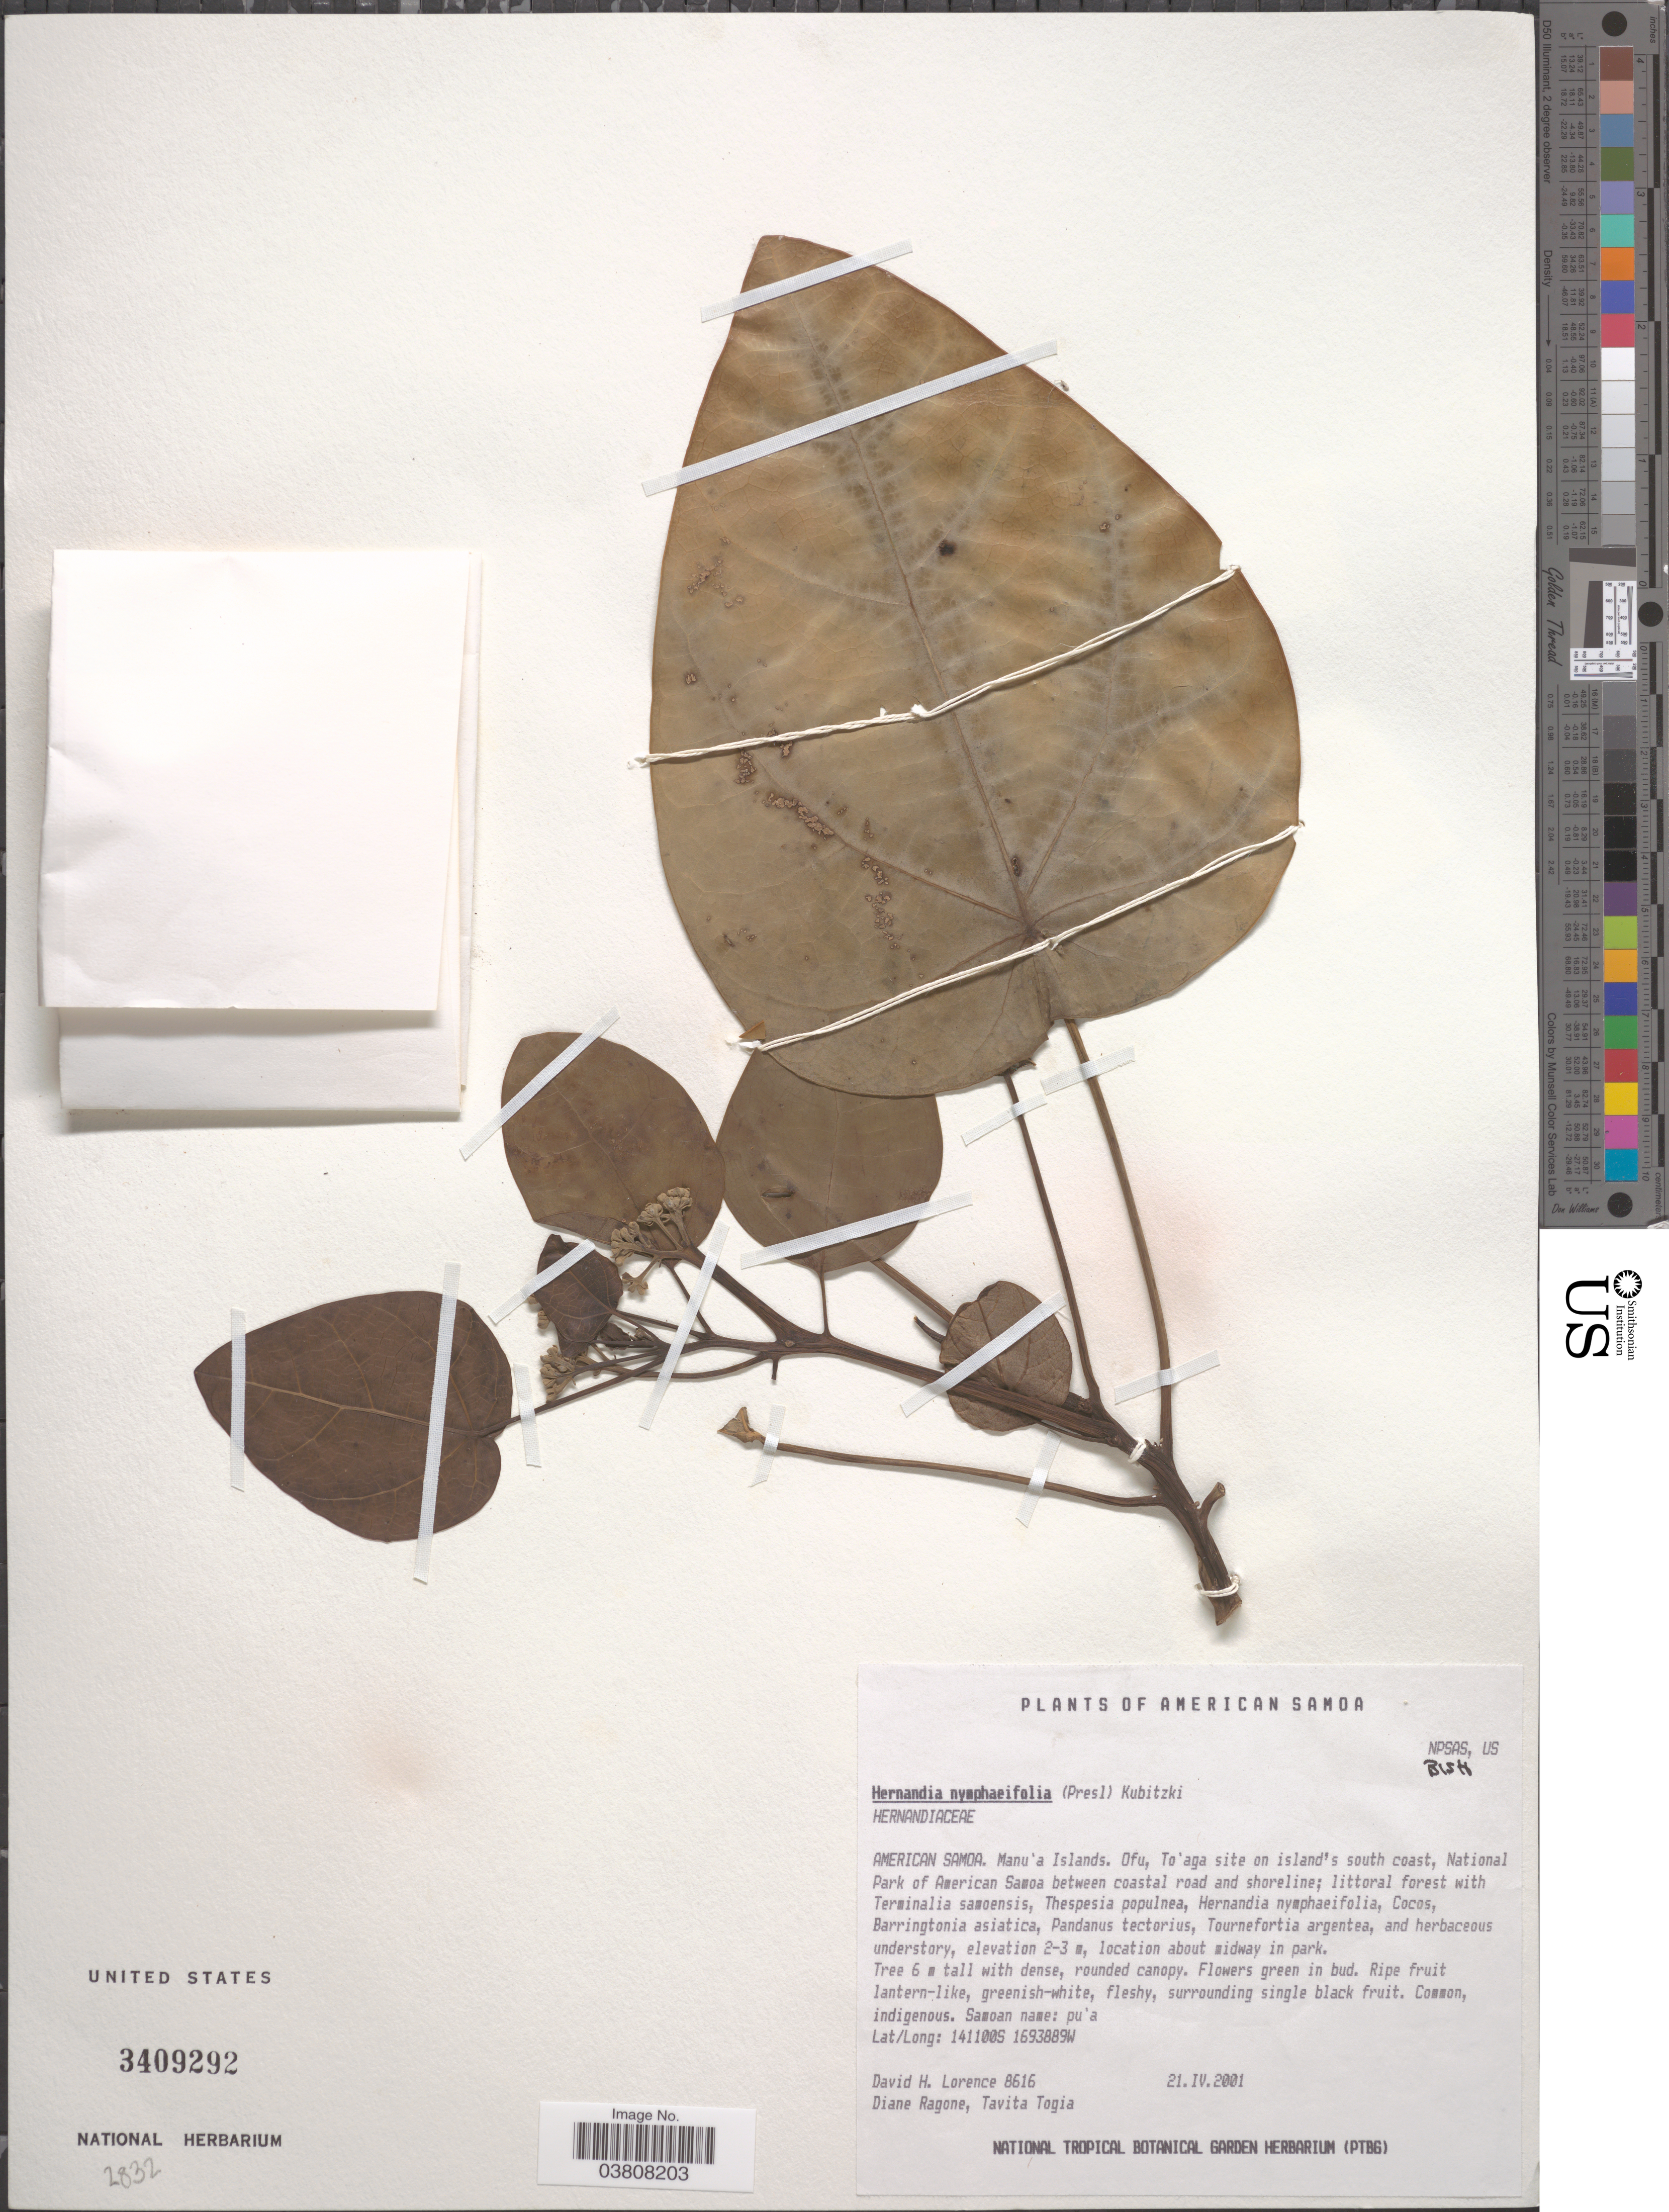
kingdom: Plantae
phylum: Tracheophyta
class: Magnoliopsida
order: Laurales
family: Hernandiaceae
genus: Hernandia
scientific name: Hernandia nymphaeifolia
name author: (C. Presl) Kubitzki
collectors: D. Lorence, D. Ragone & T. Togia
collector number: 8616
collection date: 2001-04-21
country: American Samoa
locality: Manu'a Islands. Ofu, To'aga site on island's south coast, National Park of American Samoa between coastal road and shoreline.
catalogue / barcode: US 3409292